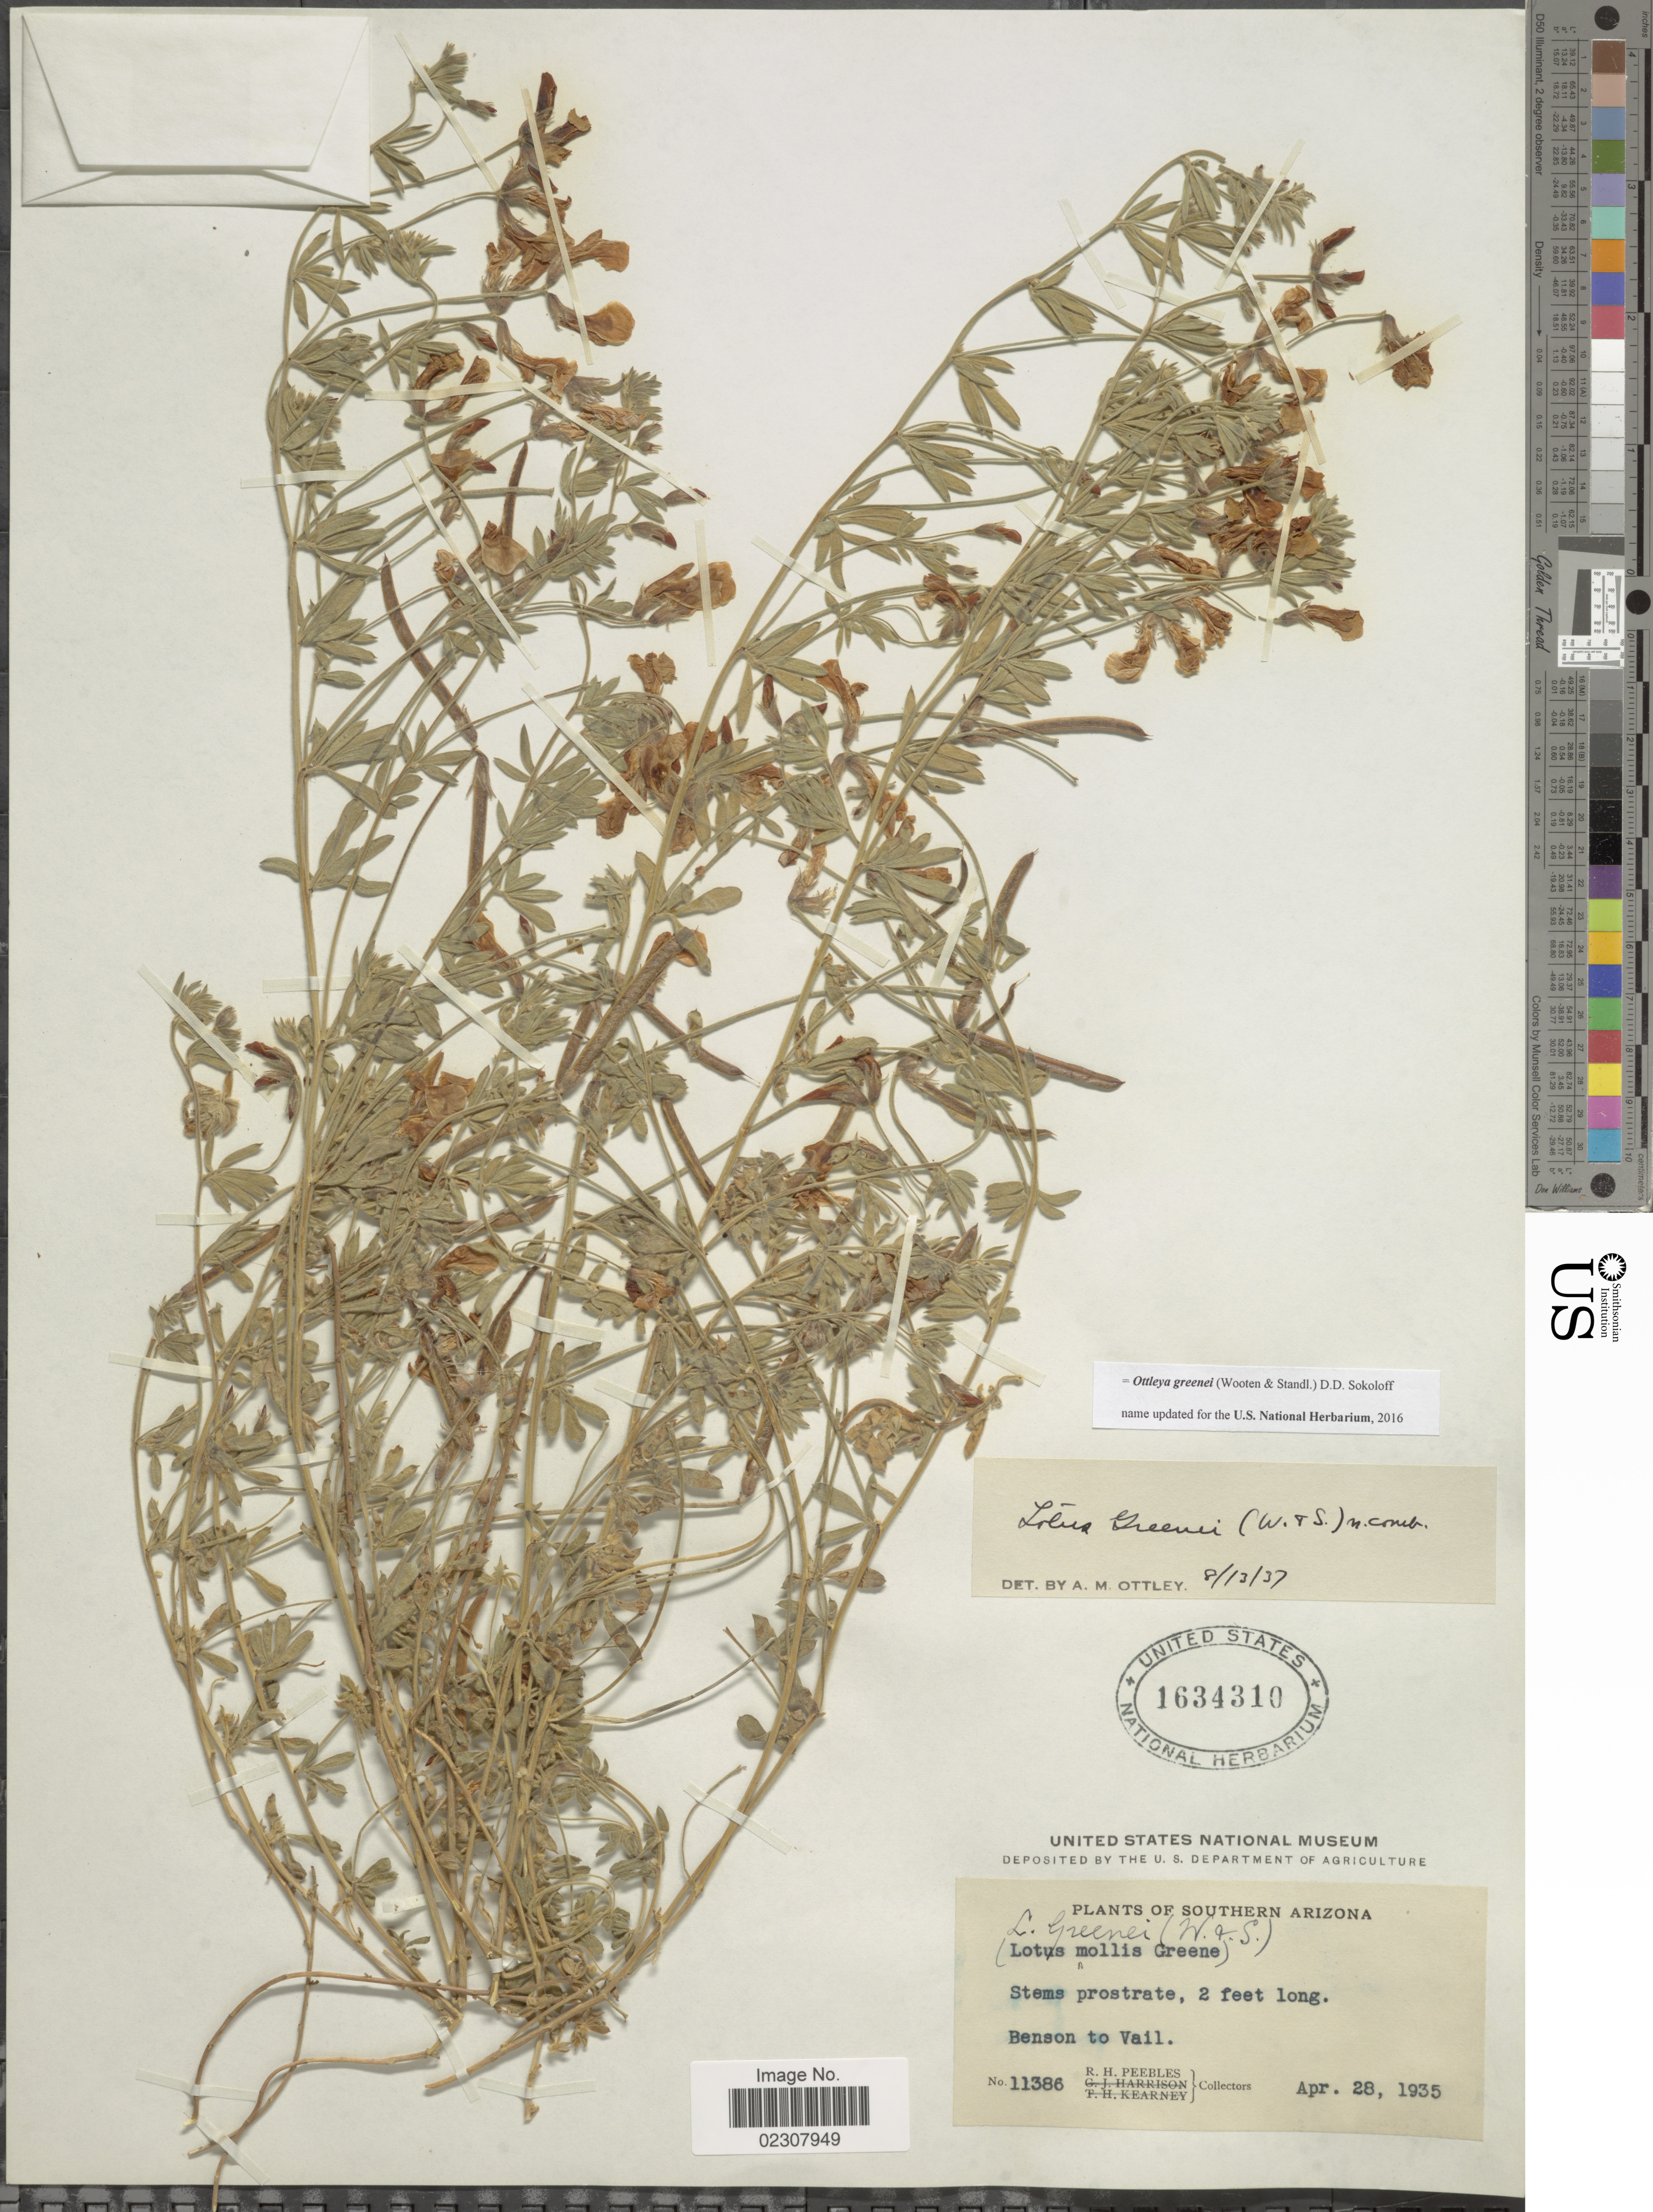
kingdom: Plantae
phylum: Tracheophyta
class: Magnoliopsida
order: Fabales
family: Fabaceae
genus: Ottleya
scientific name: Ottleya greenei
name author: (Wooten & Standl.) D.D. Sokoloff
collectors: R. H. Peebles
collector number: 11386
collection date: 1935-04-28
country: United States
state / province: Arizona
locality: Southern Arizona, Benson to Vail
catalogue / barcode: US 1634310